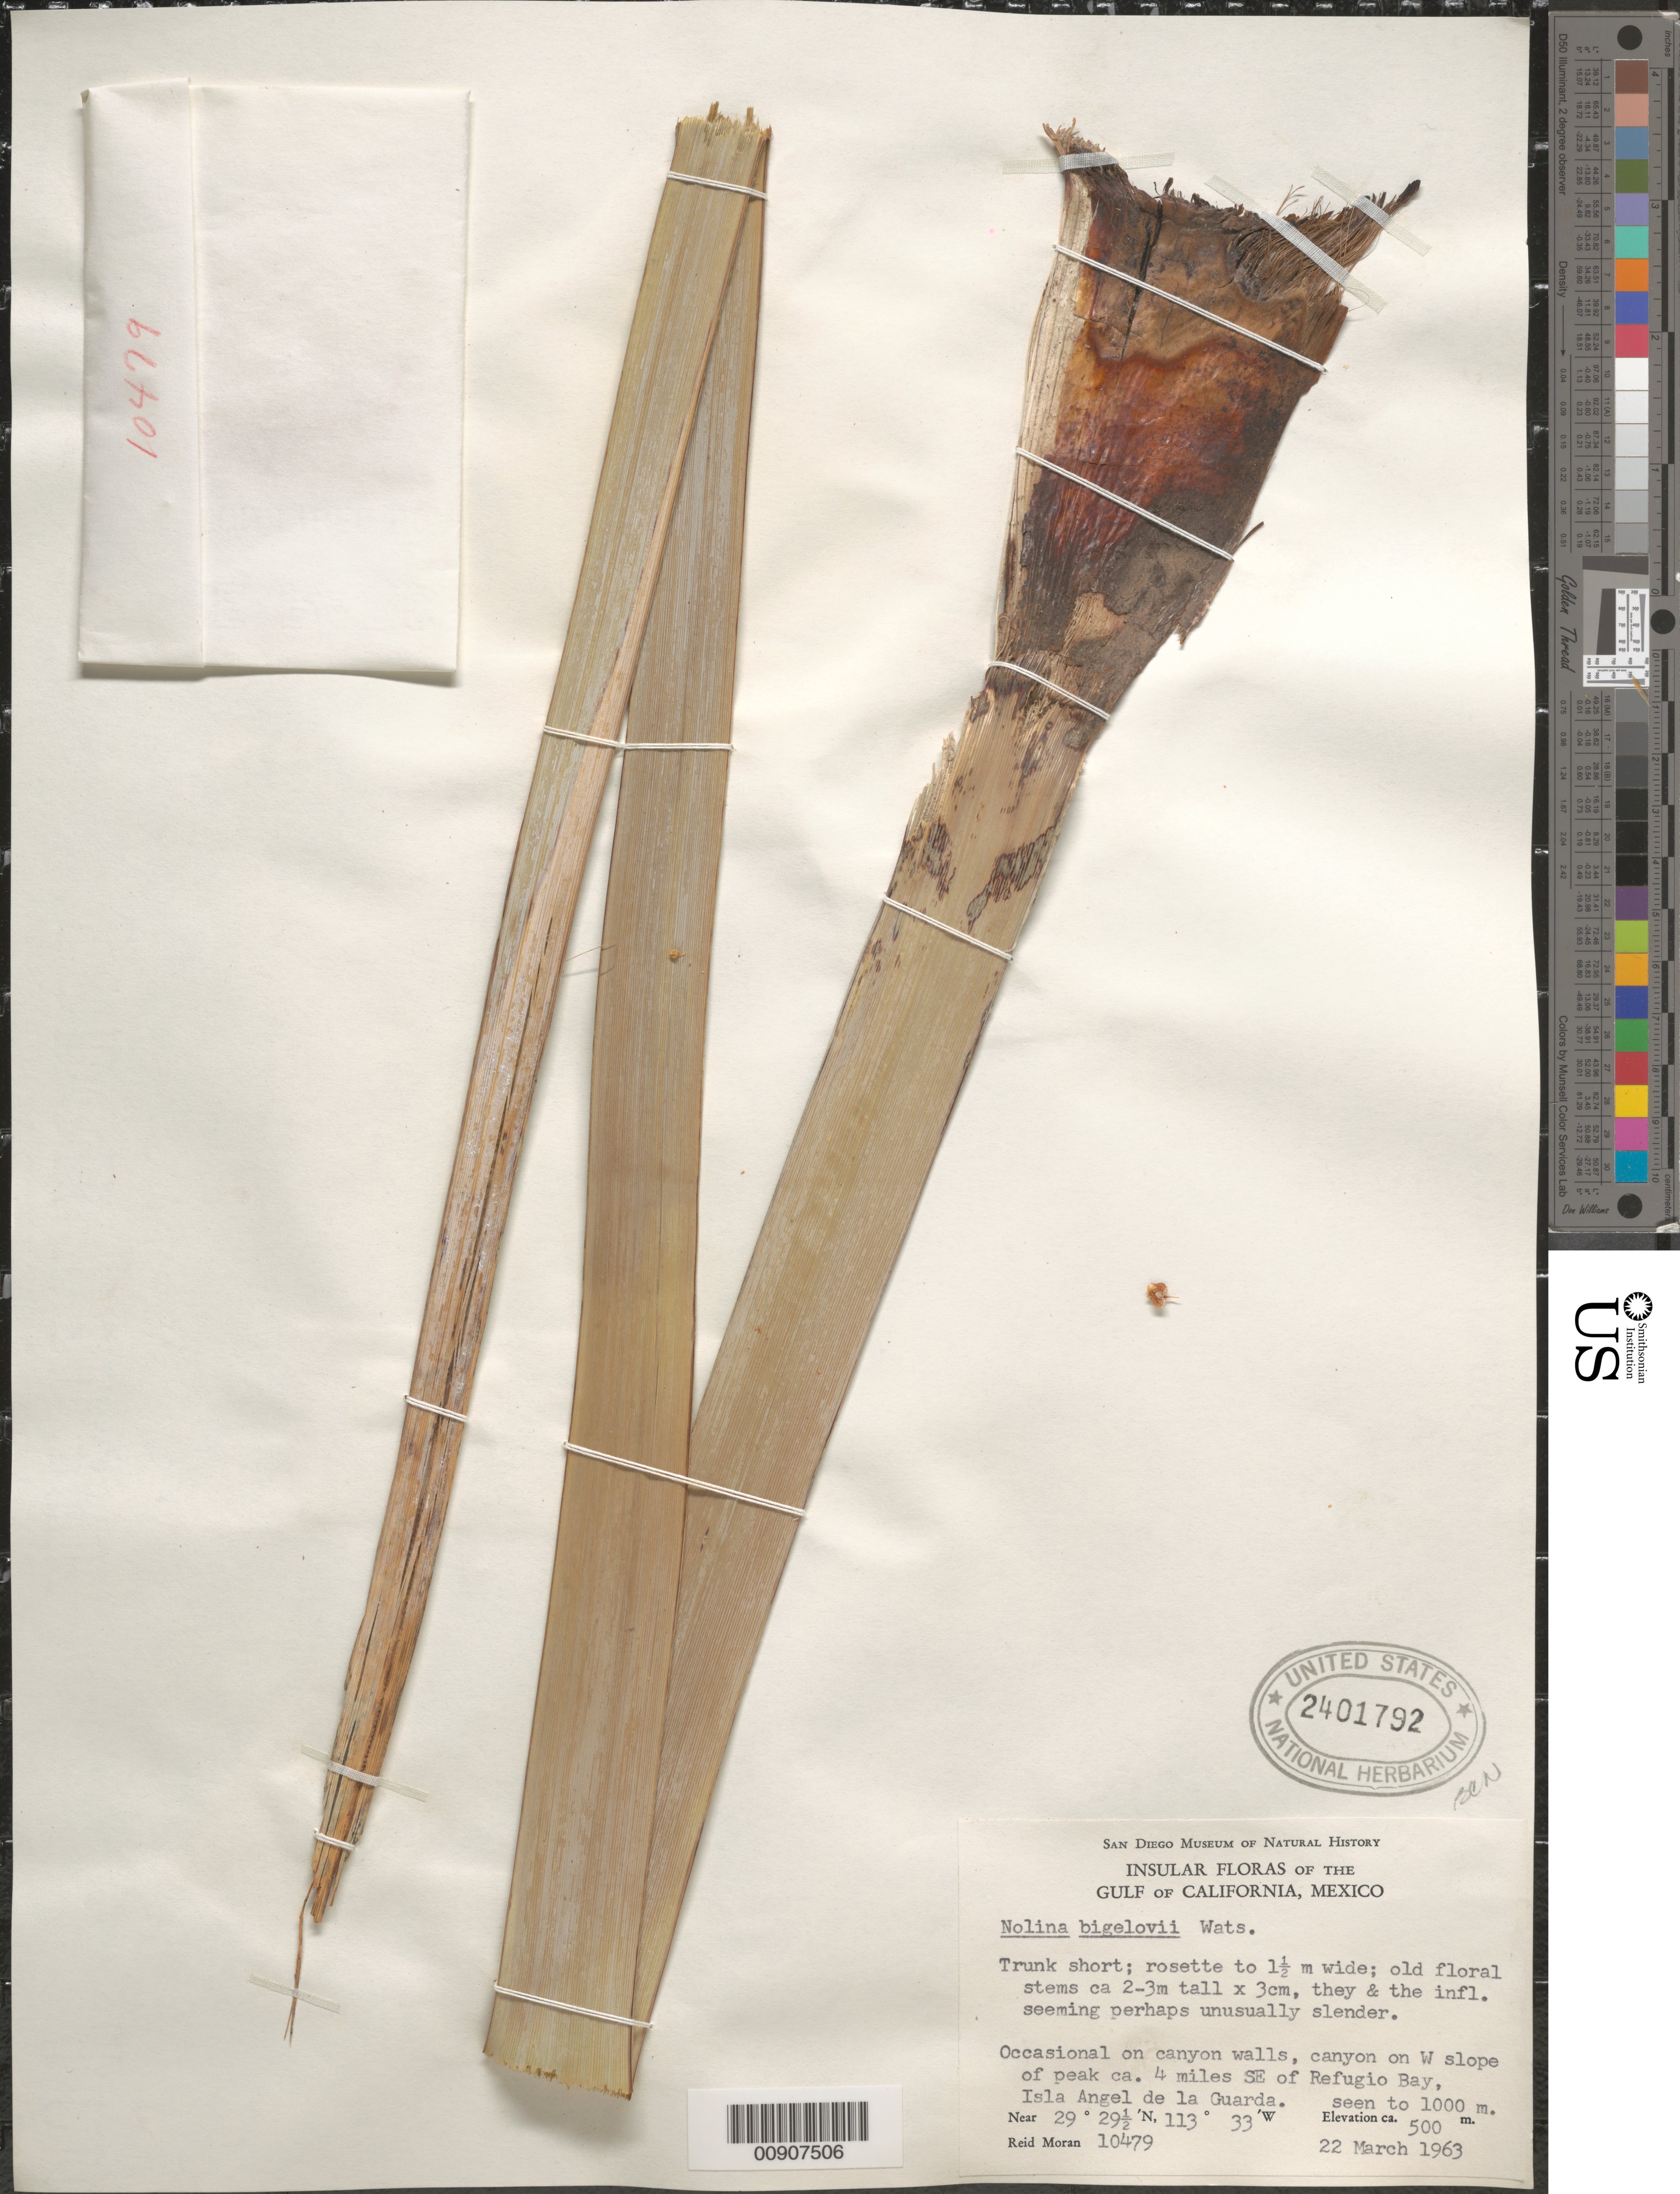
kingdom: Plantae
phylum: Tracheophyta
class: Liliopsida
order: Asparagales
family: Asparagaceae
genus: Nolina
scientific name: Nolina bigelovii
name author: (Torr.) S. Watson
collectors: R. V. Moran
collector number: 10479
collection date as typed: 22 Mar 1963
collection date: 1963-03-22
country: Mexico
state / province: Baja California Norte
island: Angel de la Guarda I.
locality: Canyon on west slope of peak ca. 4 miles SE of Refugio Bay, Isla Angel de la Guarda. Baja California.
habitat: Occasional on canyon walls. Seen to 1000 m.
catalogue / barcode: US 2401792